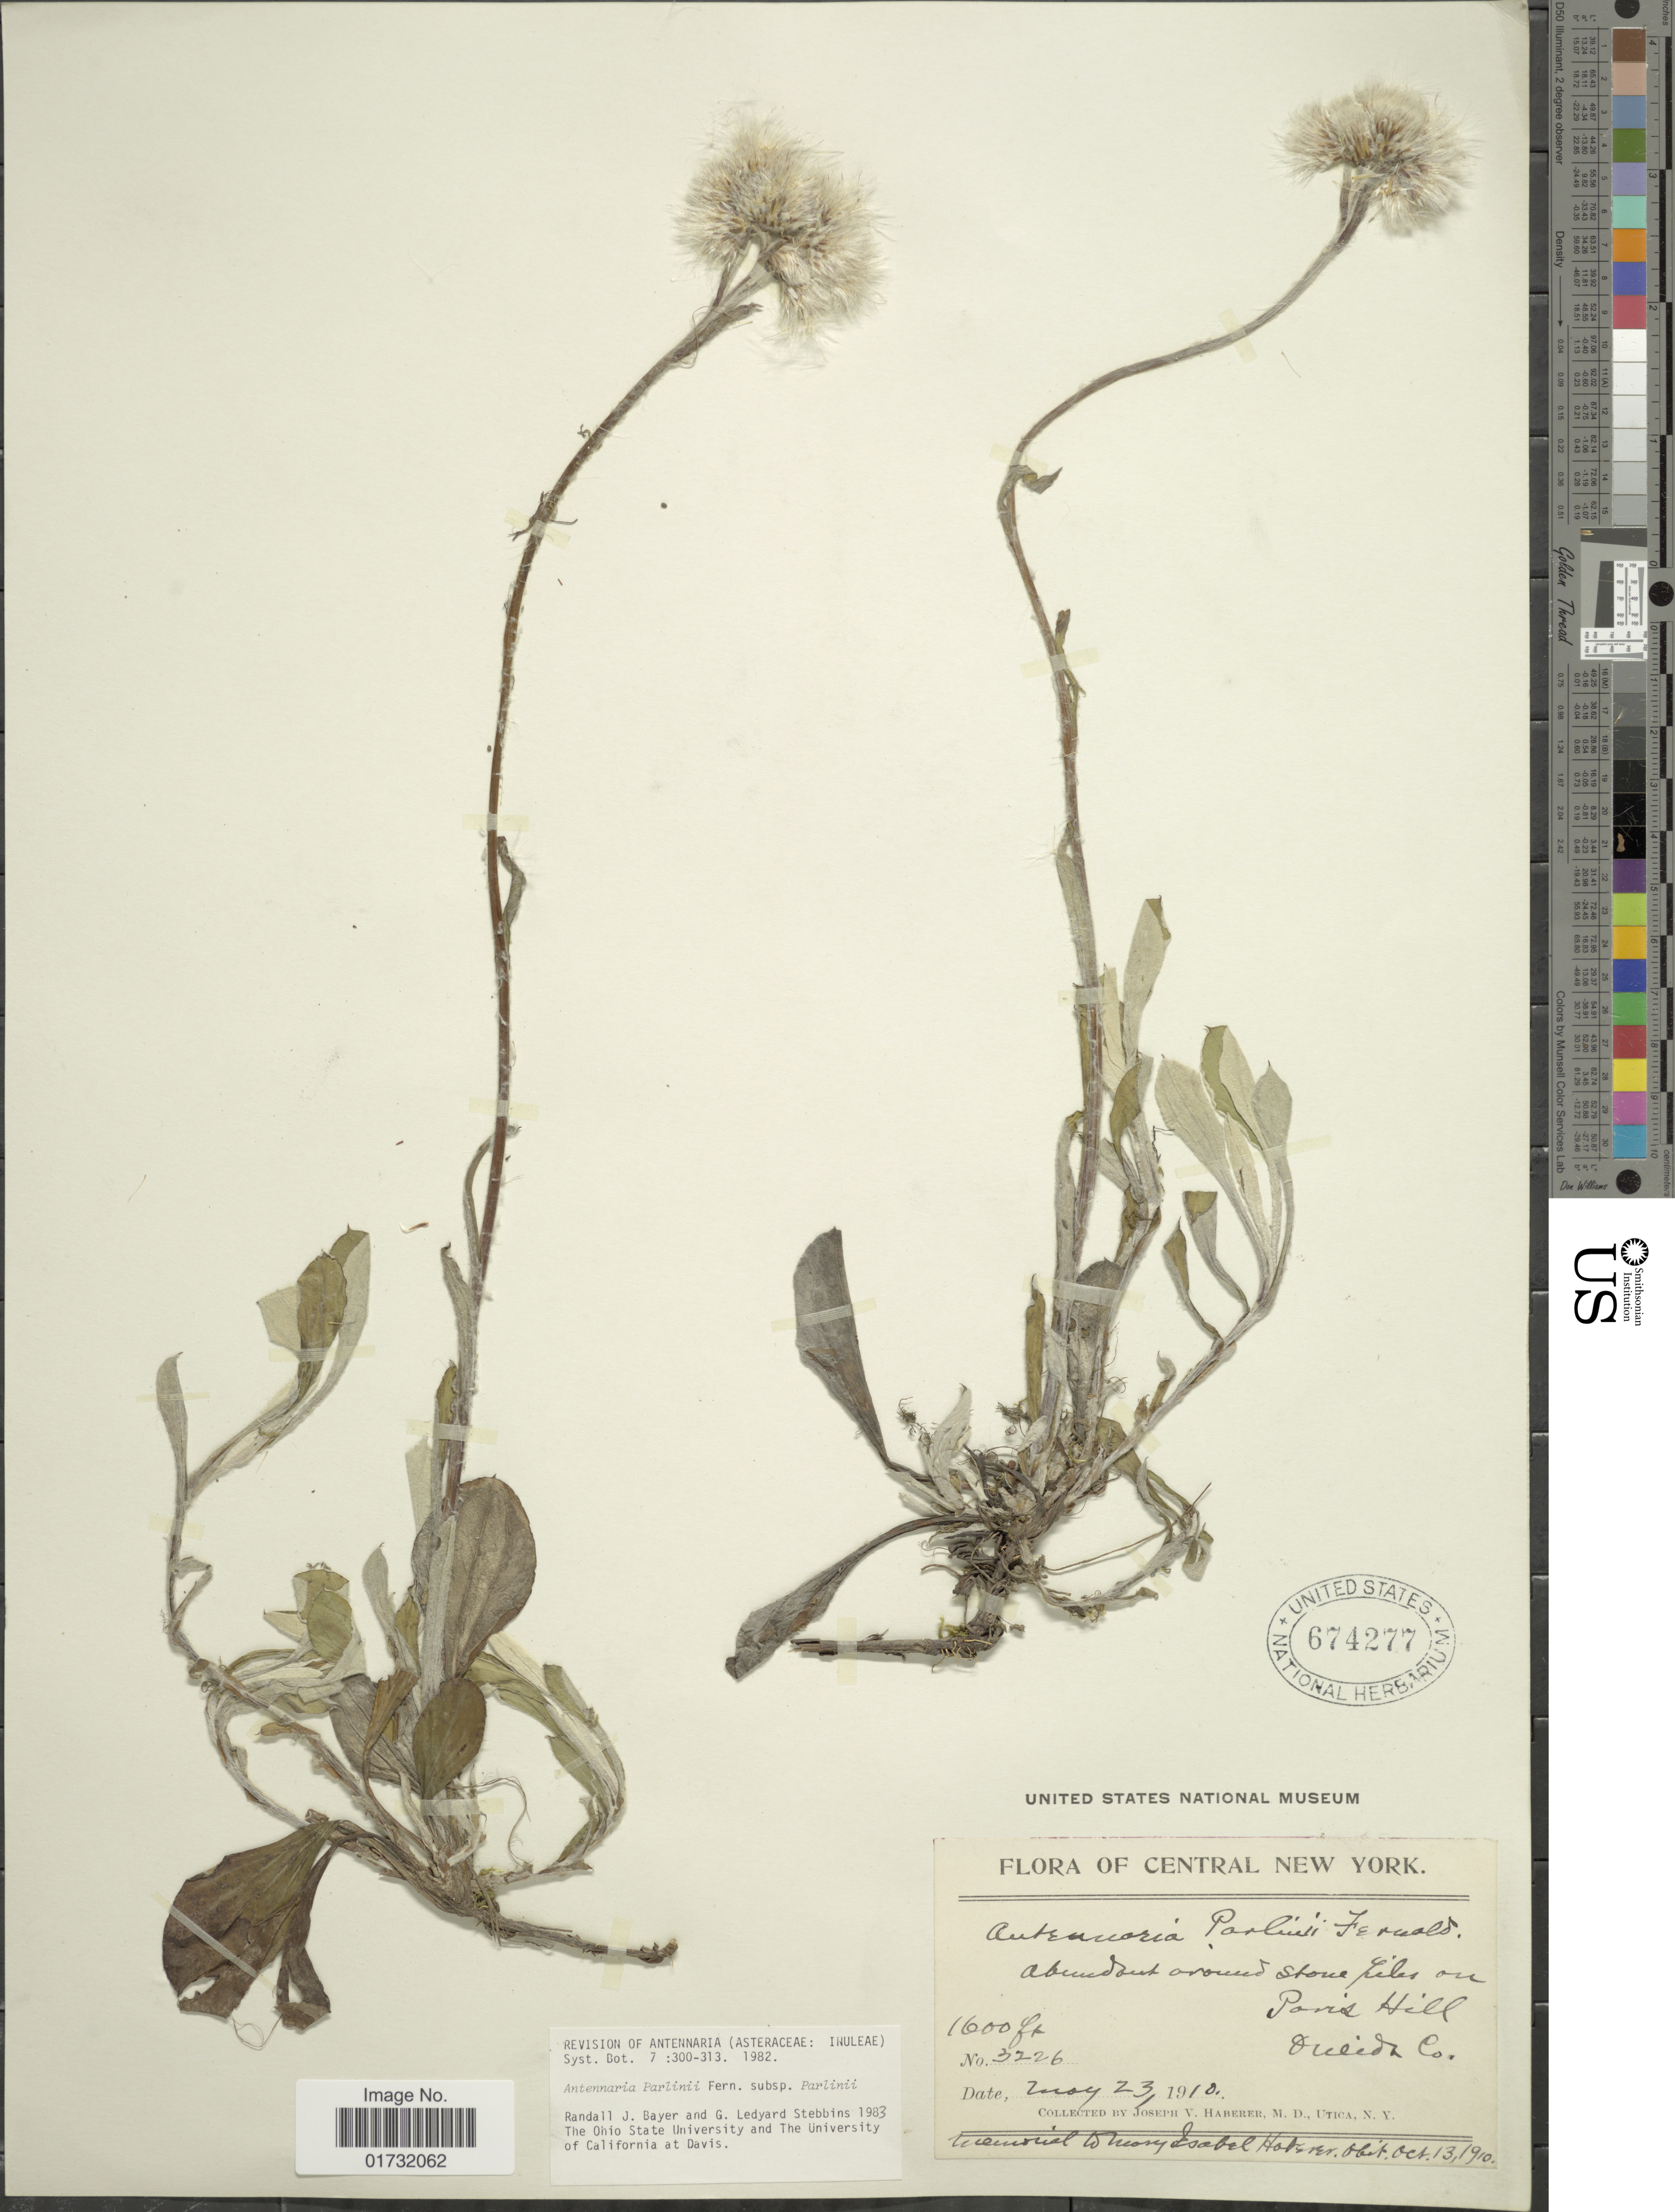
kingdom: Plantae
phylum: Tracheophyta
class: Magnoliopsida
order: Asterales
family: Asteraceae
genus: Antennaria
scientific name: Antennaria parlinii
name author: Fernald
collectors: J. V. Haberer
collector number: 3226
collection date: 1910-05-23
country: United States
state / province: New York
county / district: Oneida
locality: Central New York. on Paris Hill. Oneida Co.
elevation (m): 488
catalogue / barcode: US 674277